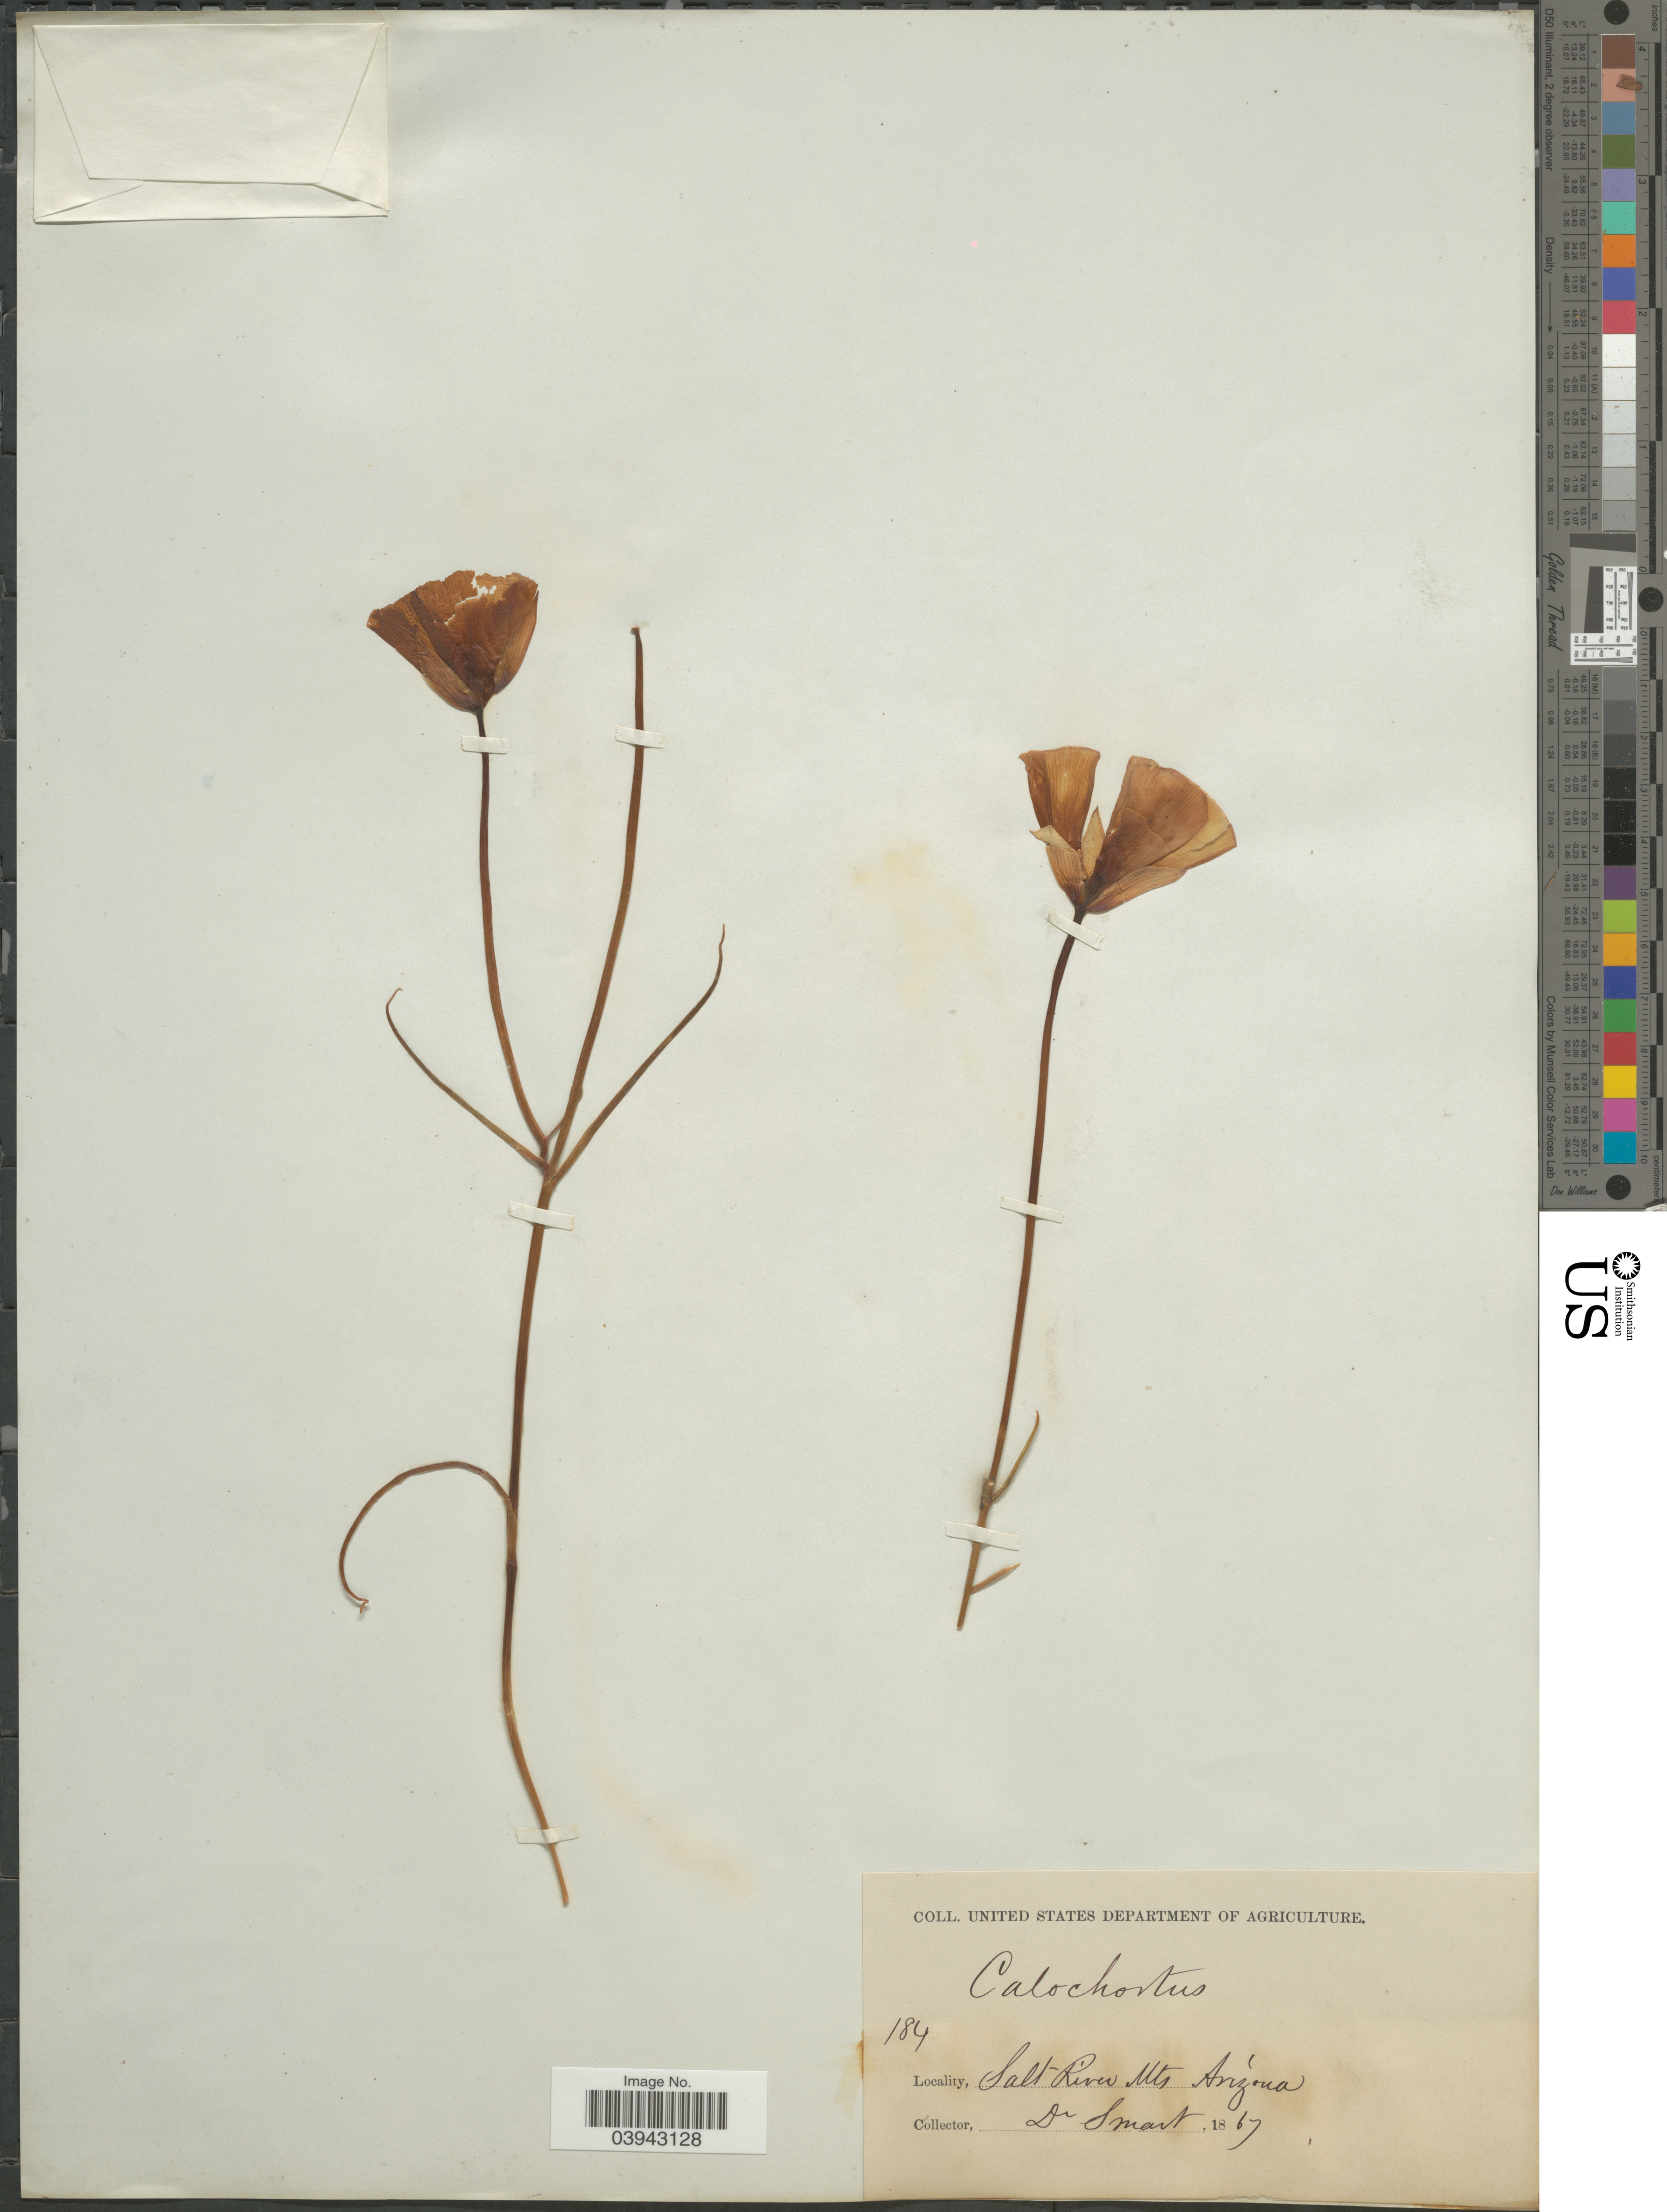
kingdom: Plantae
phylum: Tracheophyta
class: Liliopsida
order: Liliales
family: Liliaceae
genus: Calochortus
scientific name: Calochortus sp.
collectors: -. Smart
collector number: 184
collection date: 1867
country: United States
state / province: Arizona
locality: Salt River Mts.